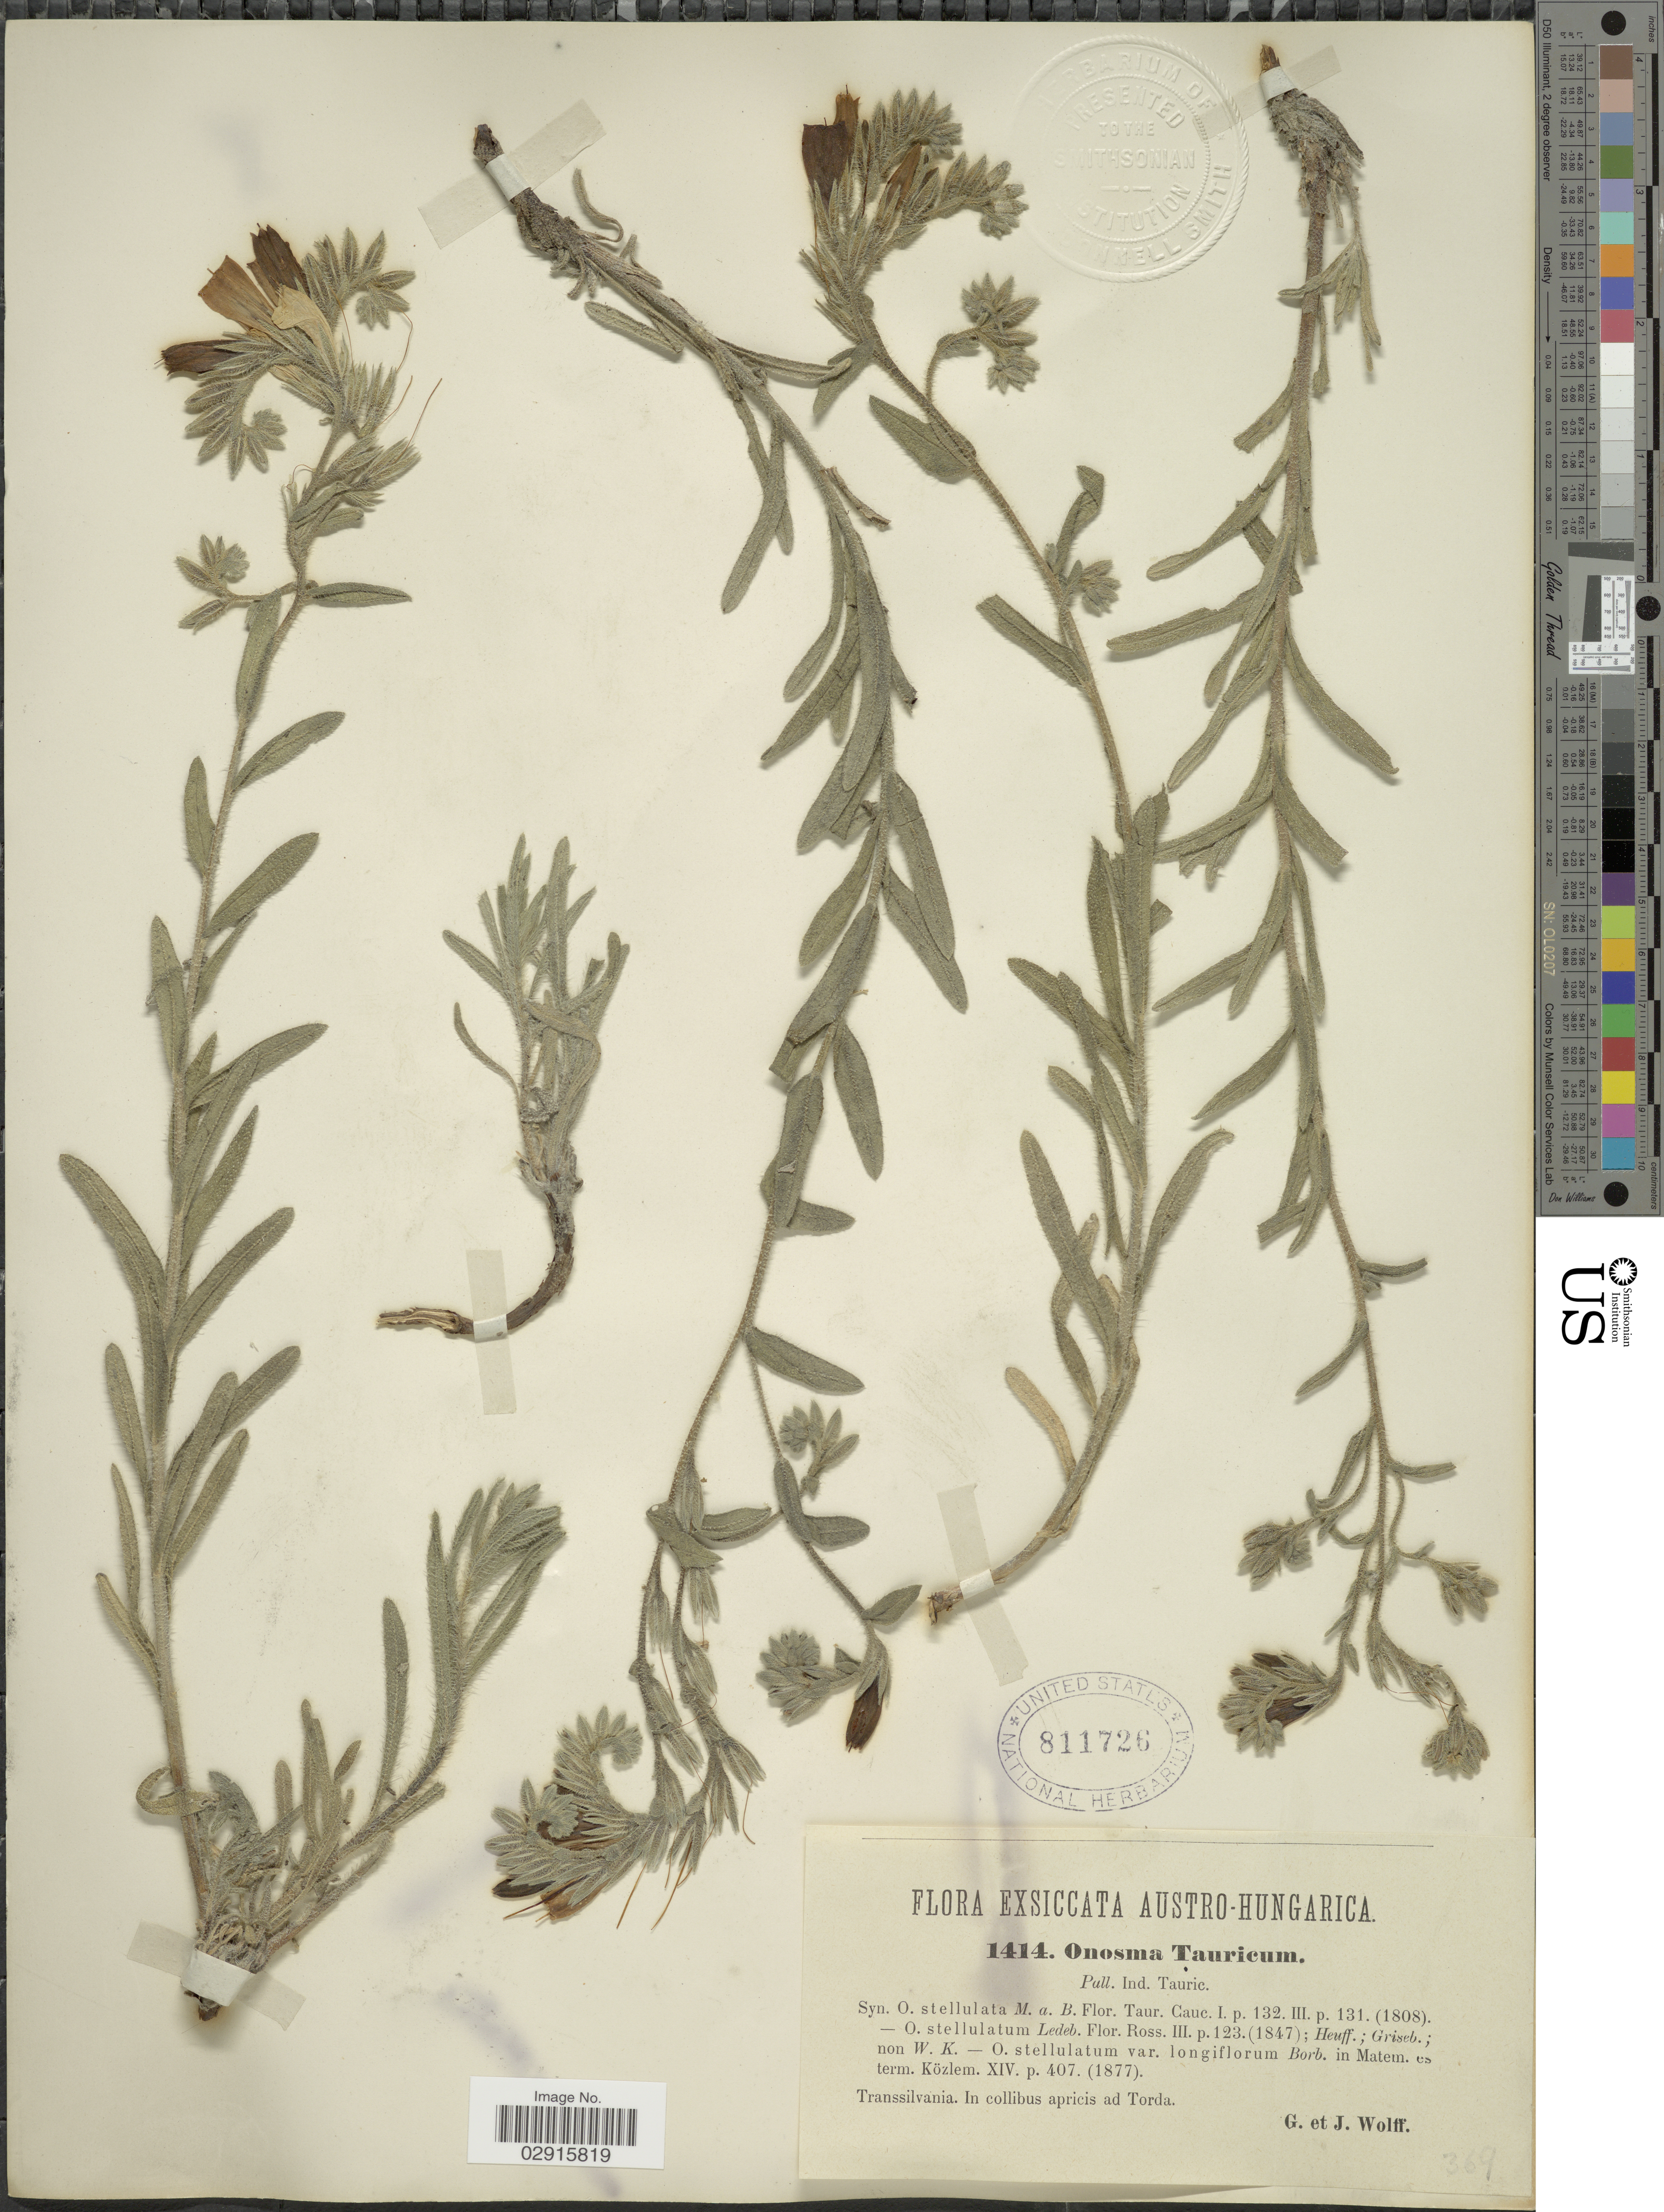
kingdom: Plantae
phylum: Tracheophyta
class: Magnoliopsida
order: Boraginales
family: Boraginaceae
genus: Onosma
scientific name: Onosma taurica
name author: Pall. ex Willd.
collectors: G. Wolff & J. Wolff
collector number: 1414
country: Romania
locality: Austro-Hungarica. Transsilvania. In collibus apricis ad Torda.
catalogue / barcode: US 811726